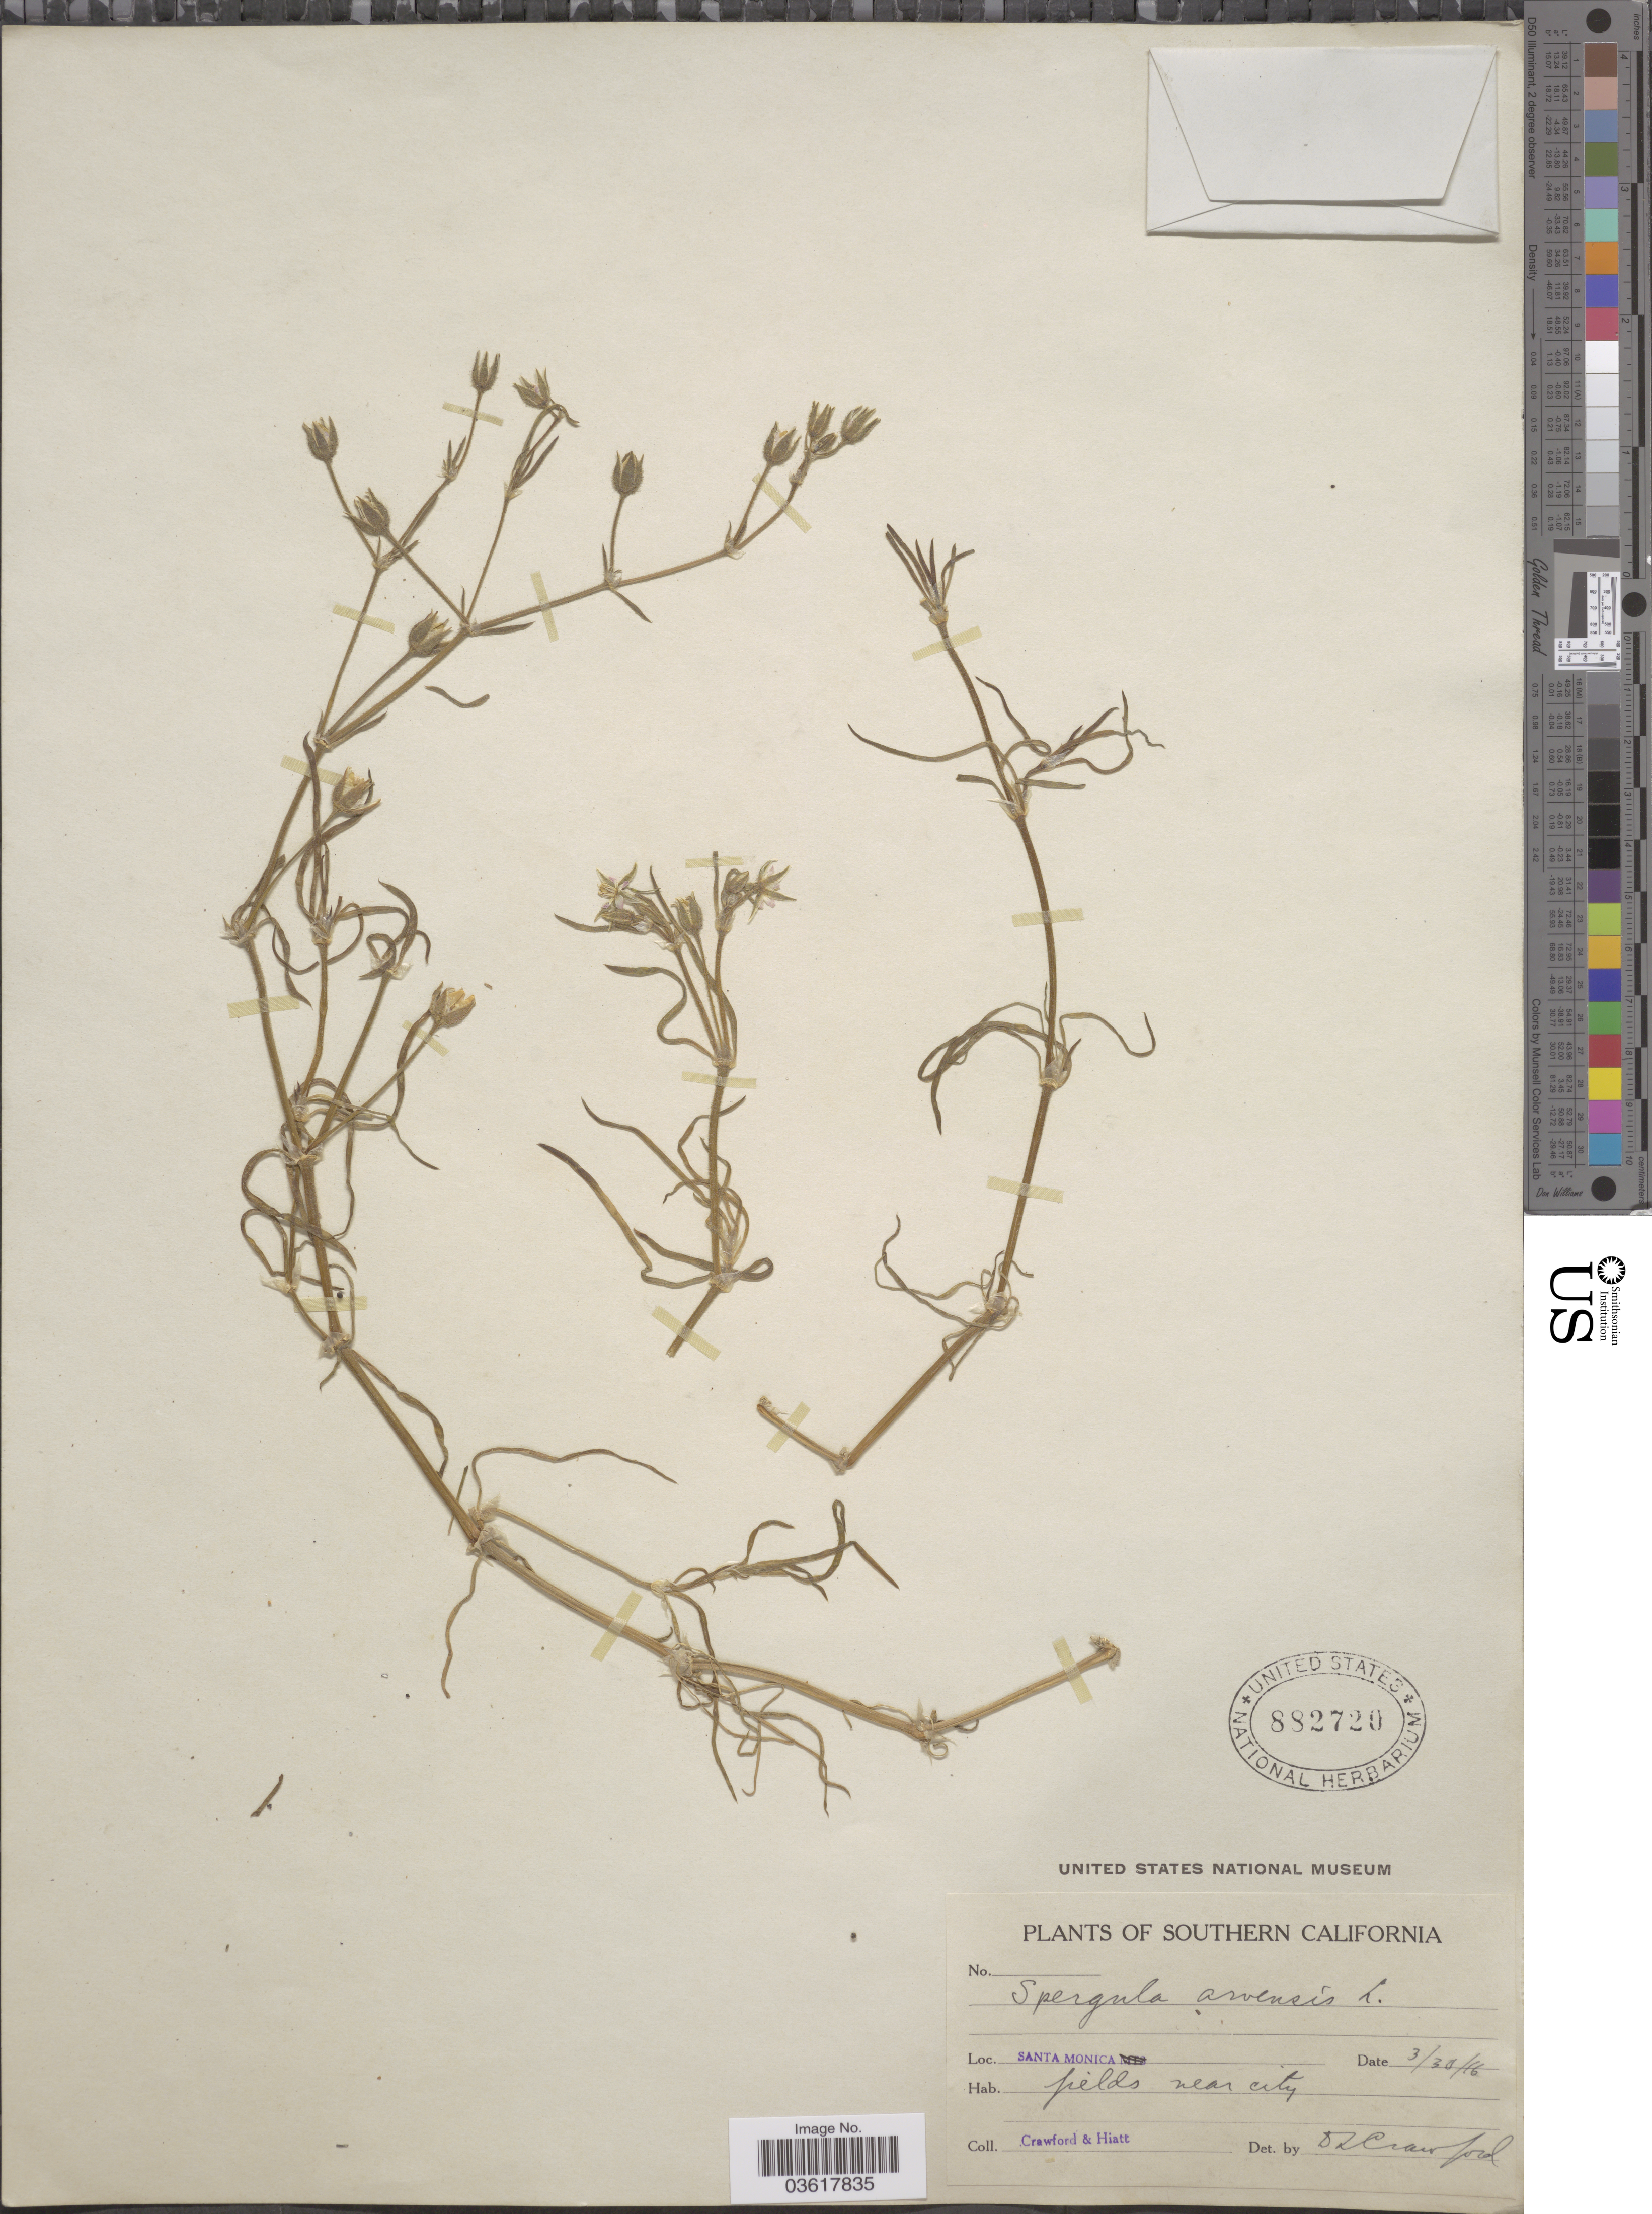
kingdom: Plantae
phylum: Tracheophyta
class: Magnoliopsida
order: Caryophyllales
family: Caryophyllaceae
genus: Spergula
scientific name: Spergula arvensis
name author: L.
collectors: Crawford & Hiatt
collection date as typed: Transcribed d/m/y: 30/3/16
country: United States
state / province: California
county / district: Los Angeles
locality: Southern California. Santa Monica. Fields near city.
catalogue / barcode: US 882720